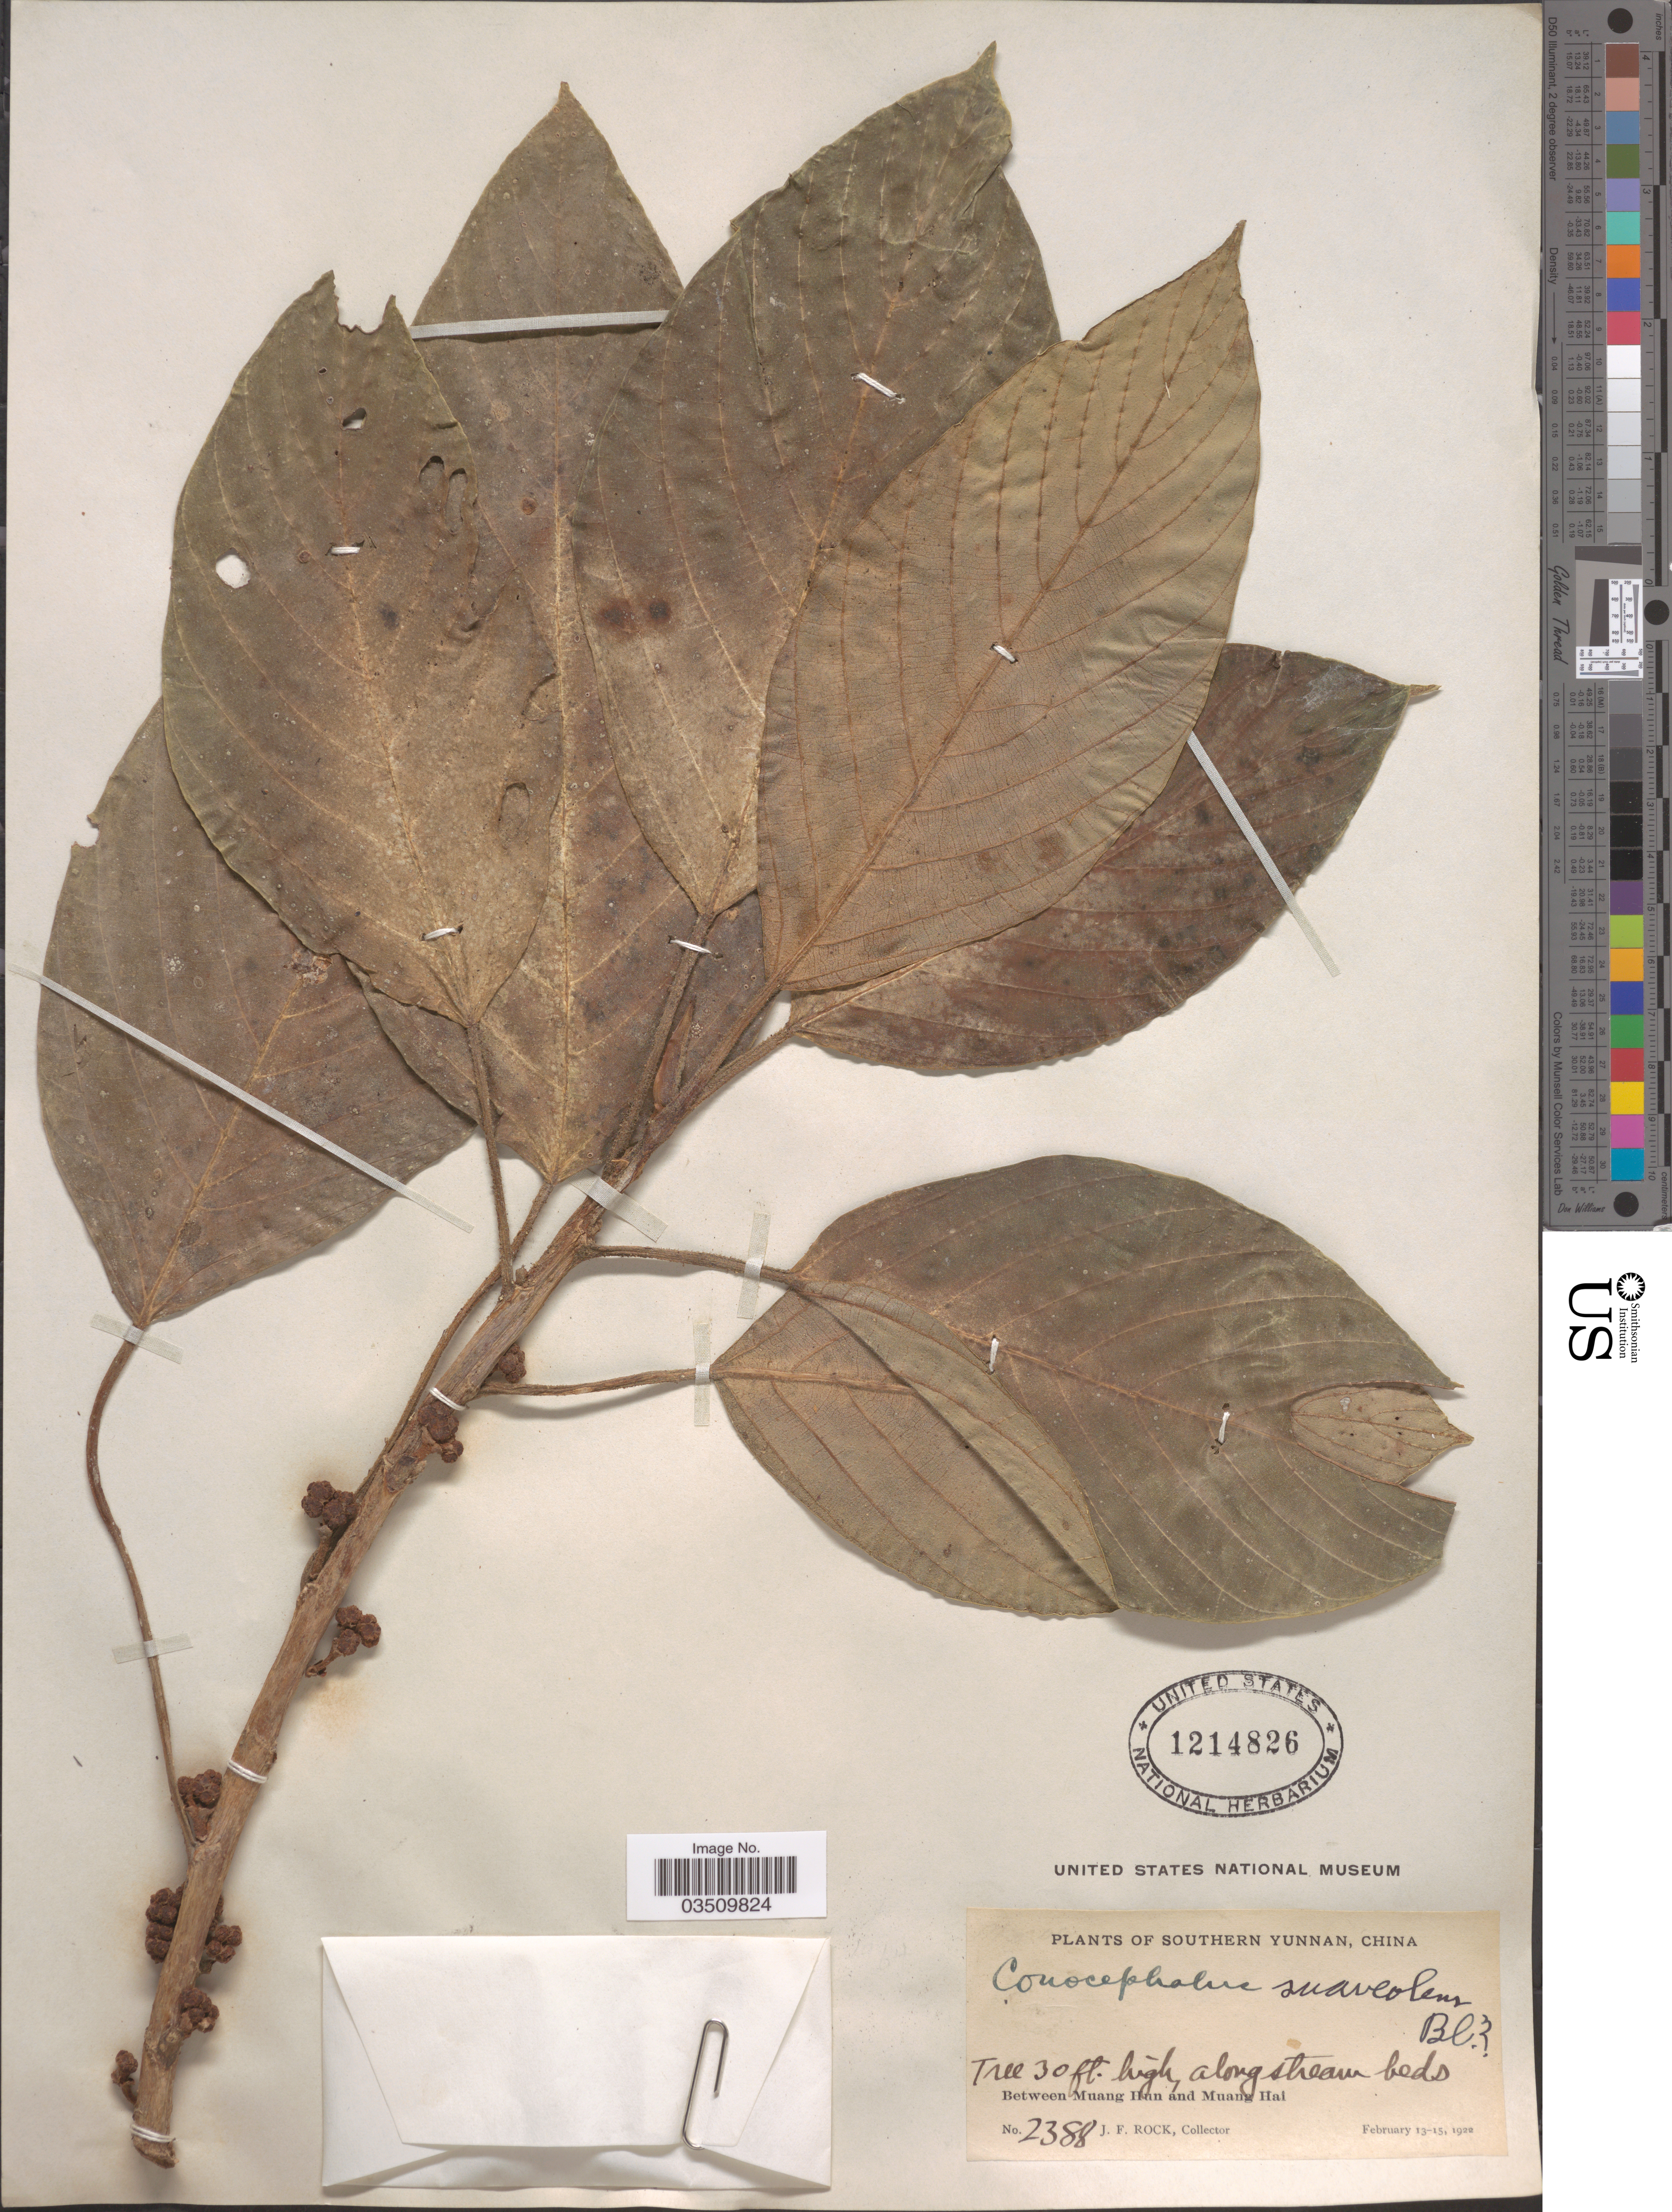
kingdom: Plantae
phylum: Tracheophyta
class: Magnoliopsida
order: Rosales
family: Urticaceae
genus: Poikilospermum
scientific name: Poikilospermum suaveolens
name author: (Blume) Merr.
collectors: J. Rock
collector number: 2388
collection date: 1922-02-13/1922-02-15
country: China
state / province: Yunnan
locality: Southern Yunnan. Between Muang Hun and Muang Hai.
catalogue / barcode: US 1214826